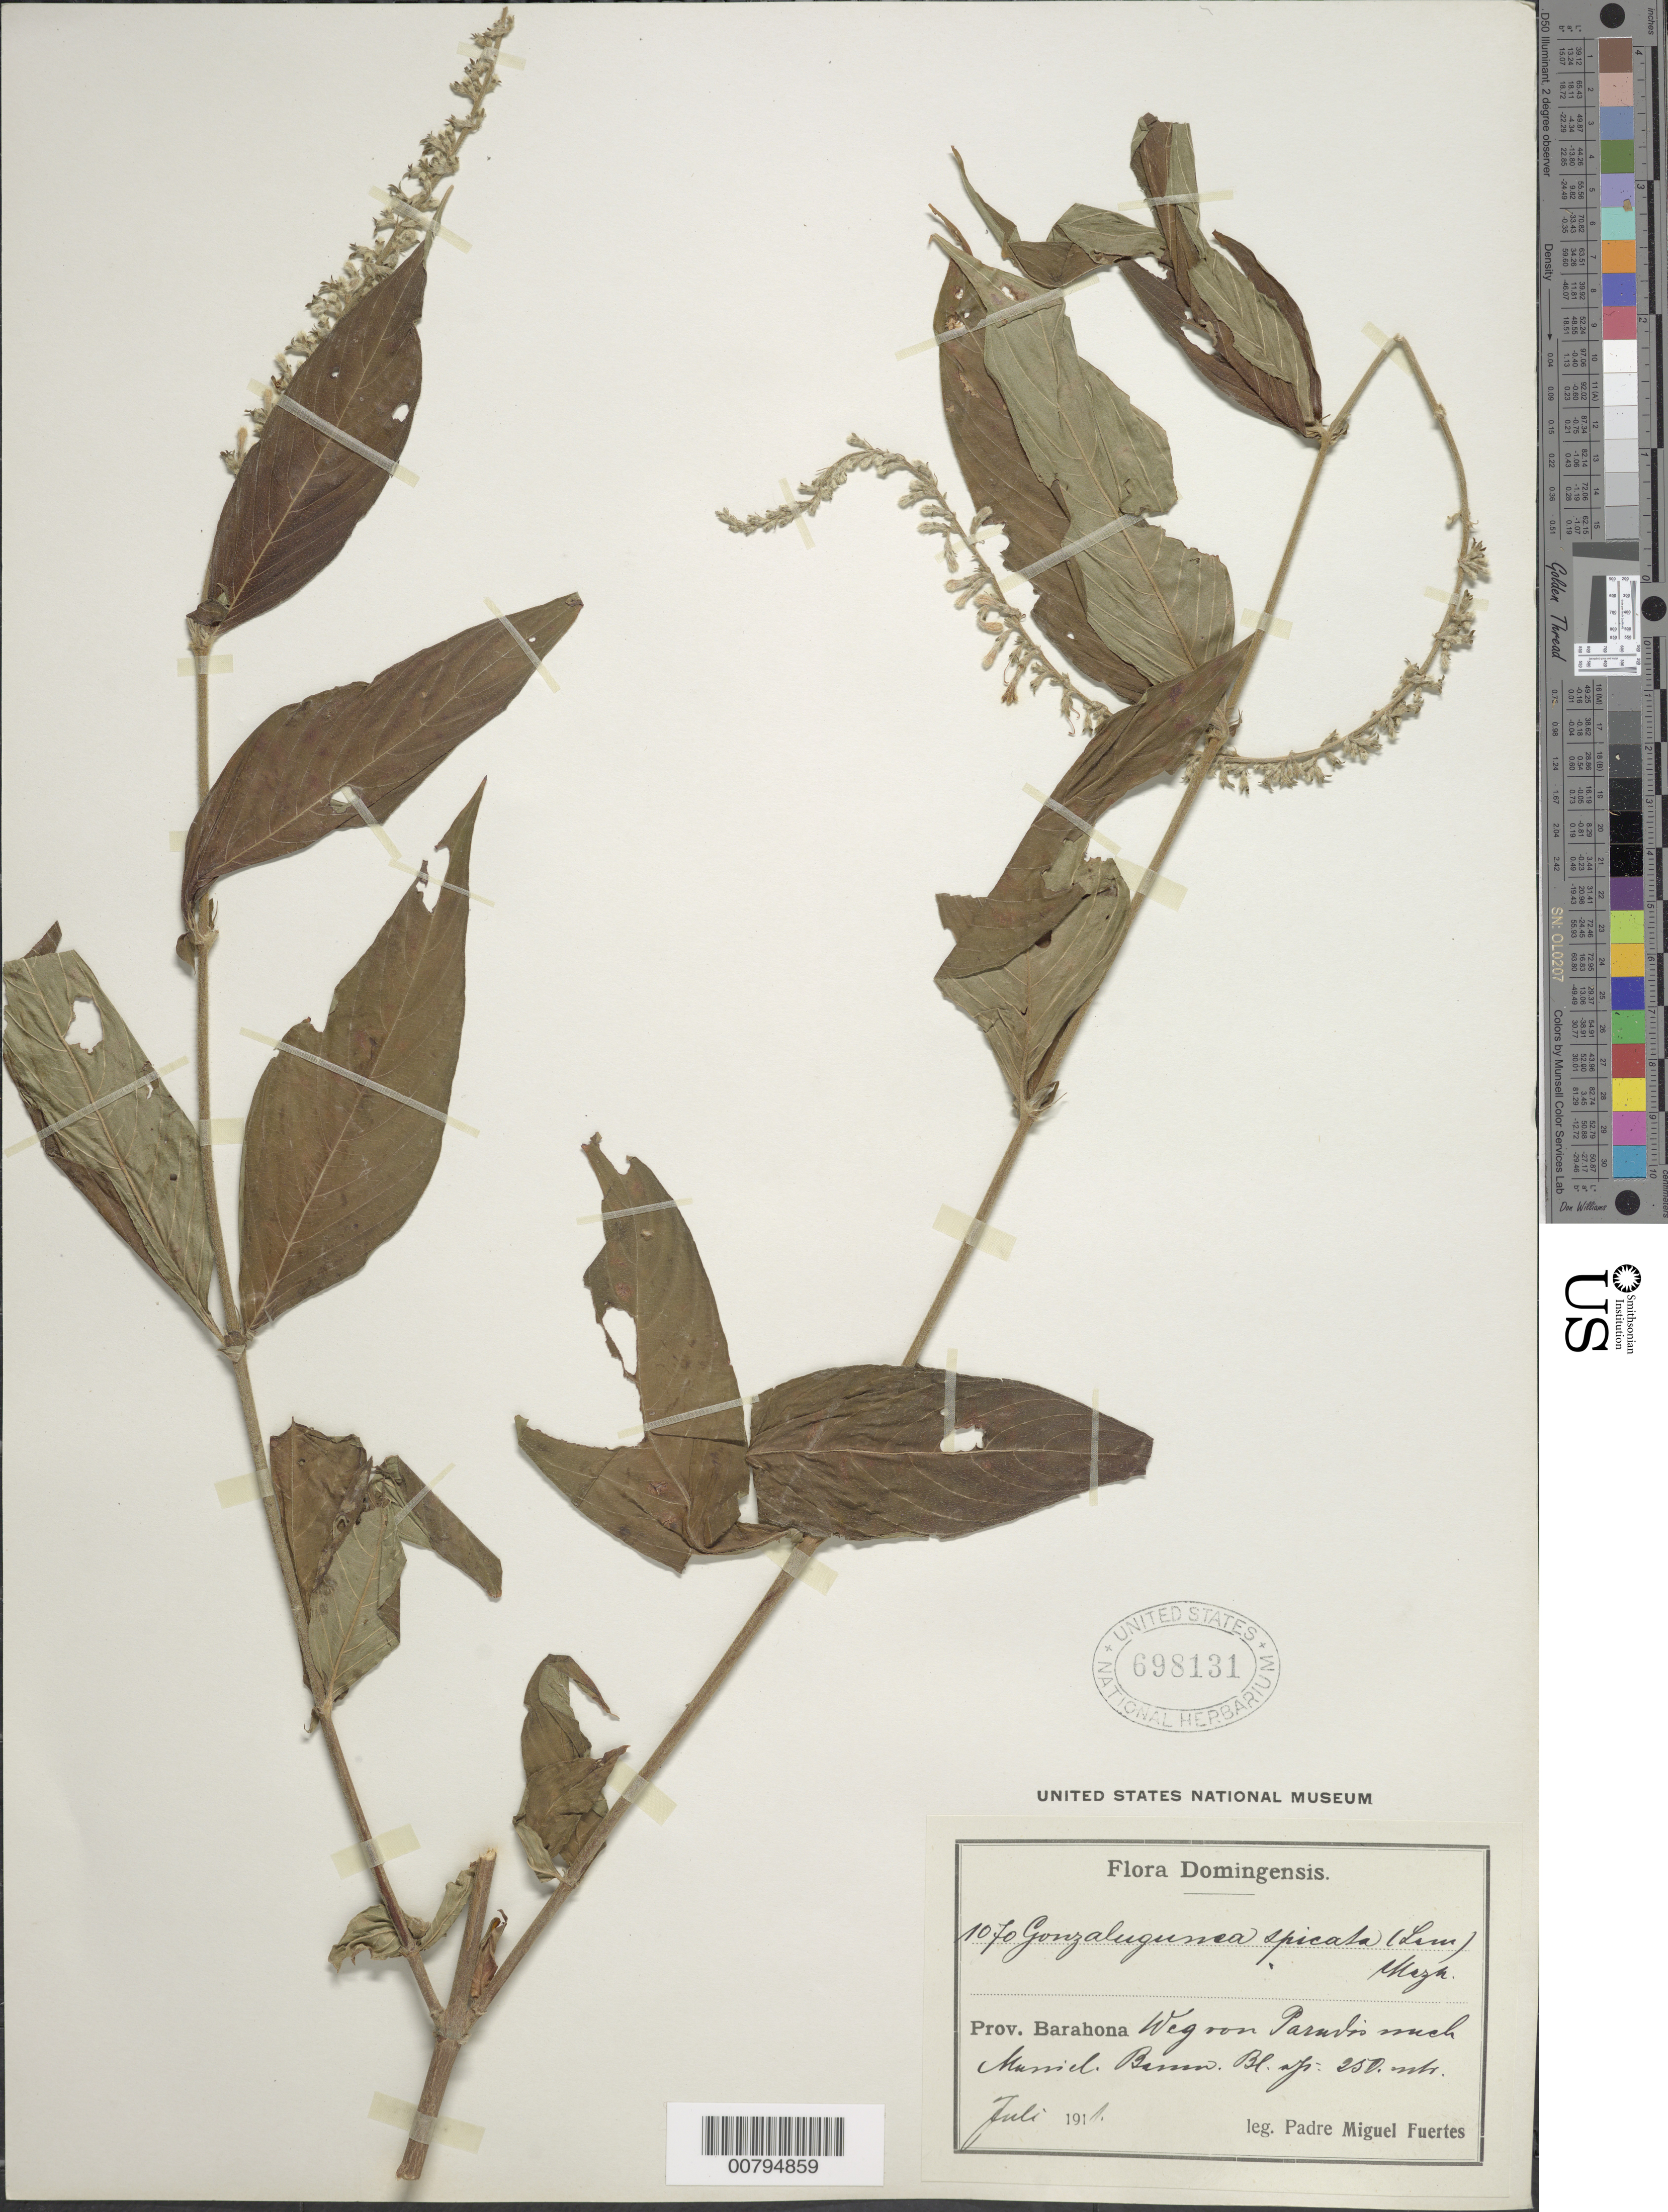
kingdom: Plantae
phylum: Tracheophyta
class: Magnoliopsida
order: Gentianales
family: Rubiaceae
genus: Gonzalagunia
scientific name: Gonzalagunia hirsuta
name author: Schum.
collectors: M. D. Fuertes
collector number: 1070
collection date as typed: Jul 1911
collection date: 1911-07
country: Dominican Republic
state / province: Barahona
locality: Weg von Paruslis (sp?) much Muniel Bassm (sp?)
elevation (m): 250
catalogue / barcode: US 698131